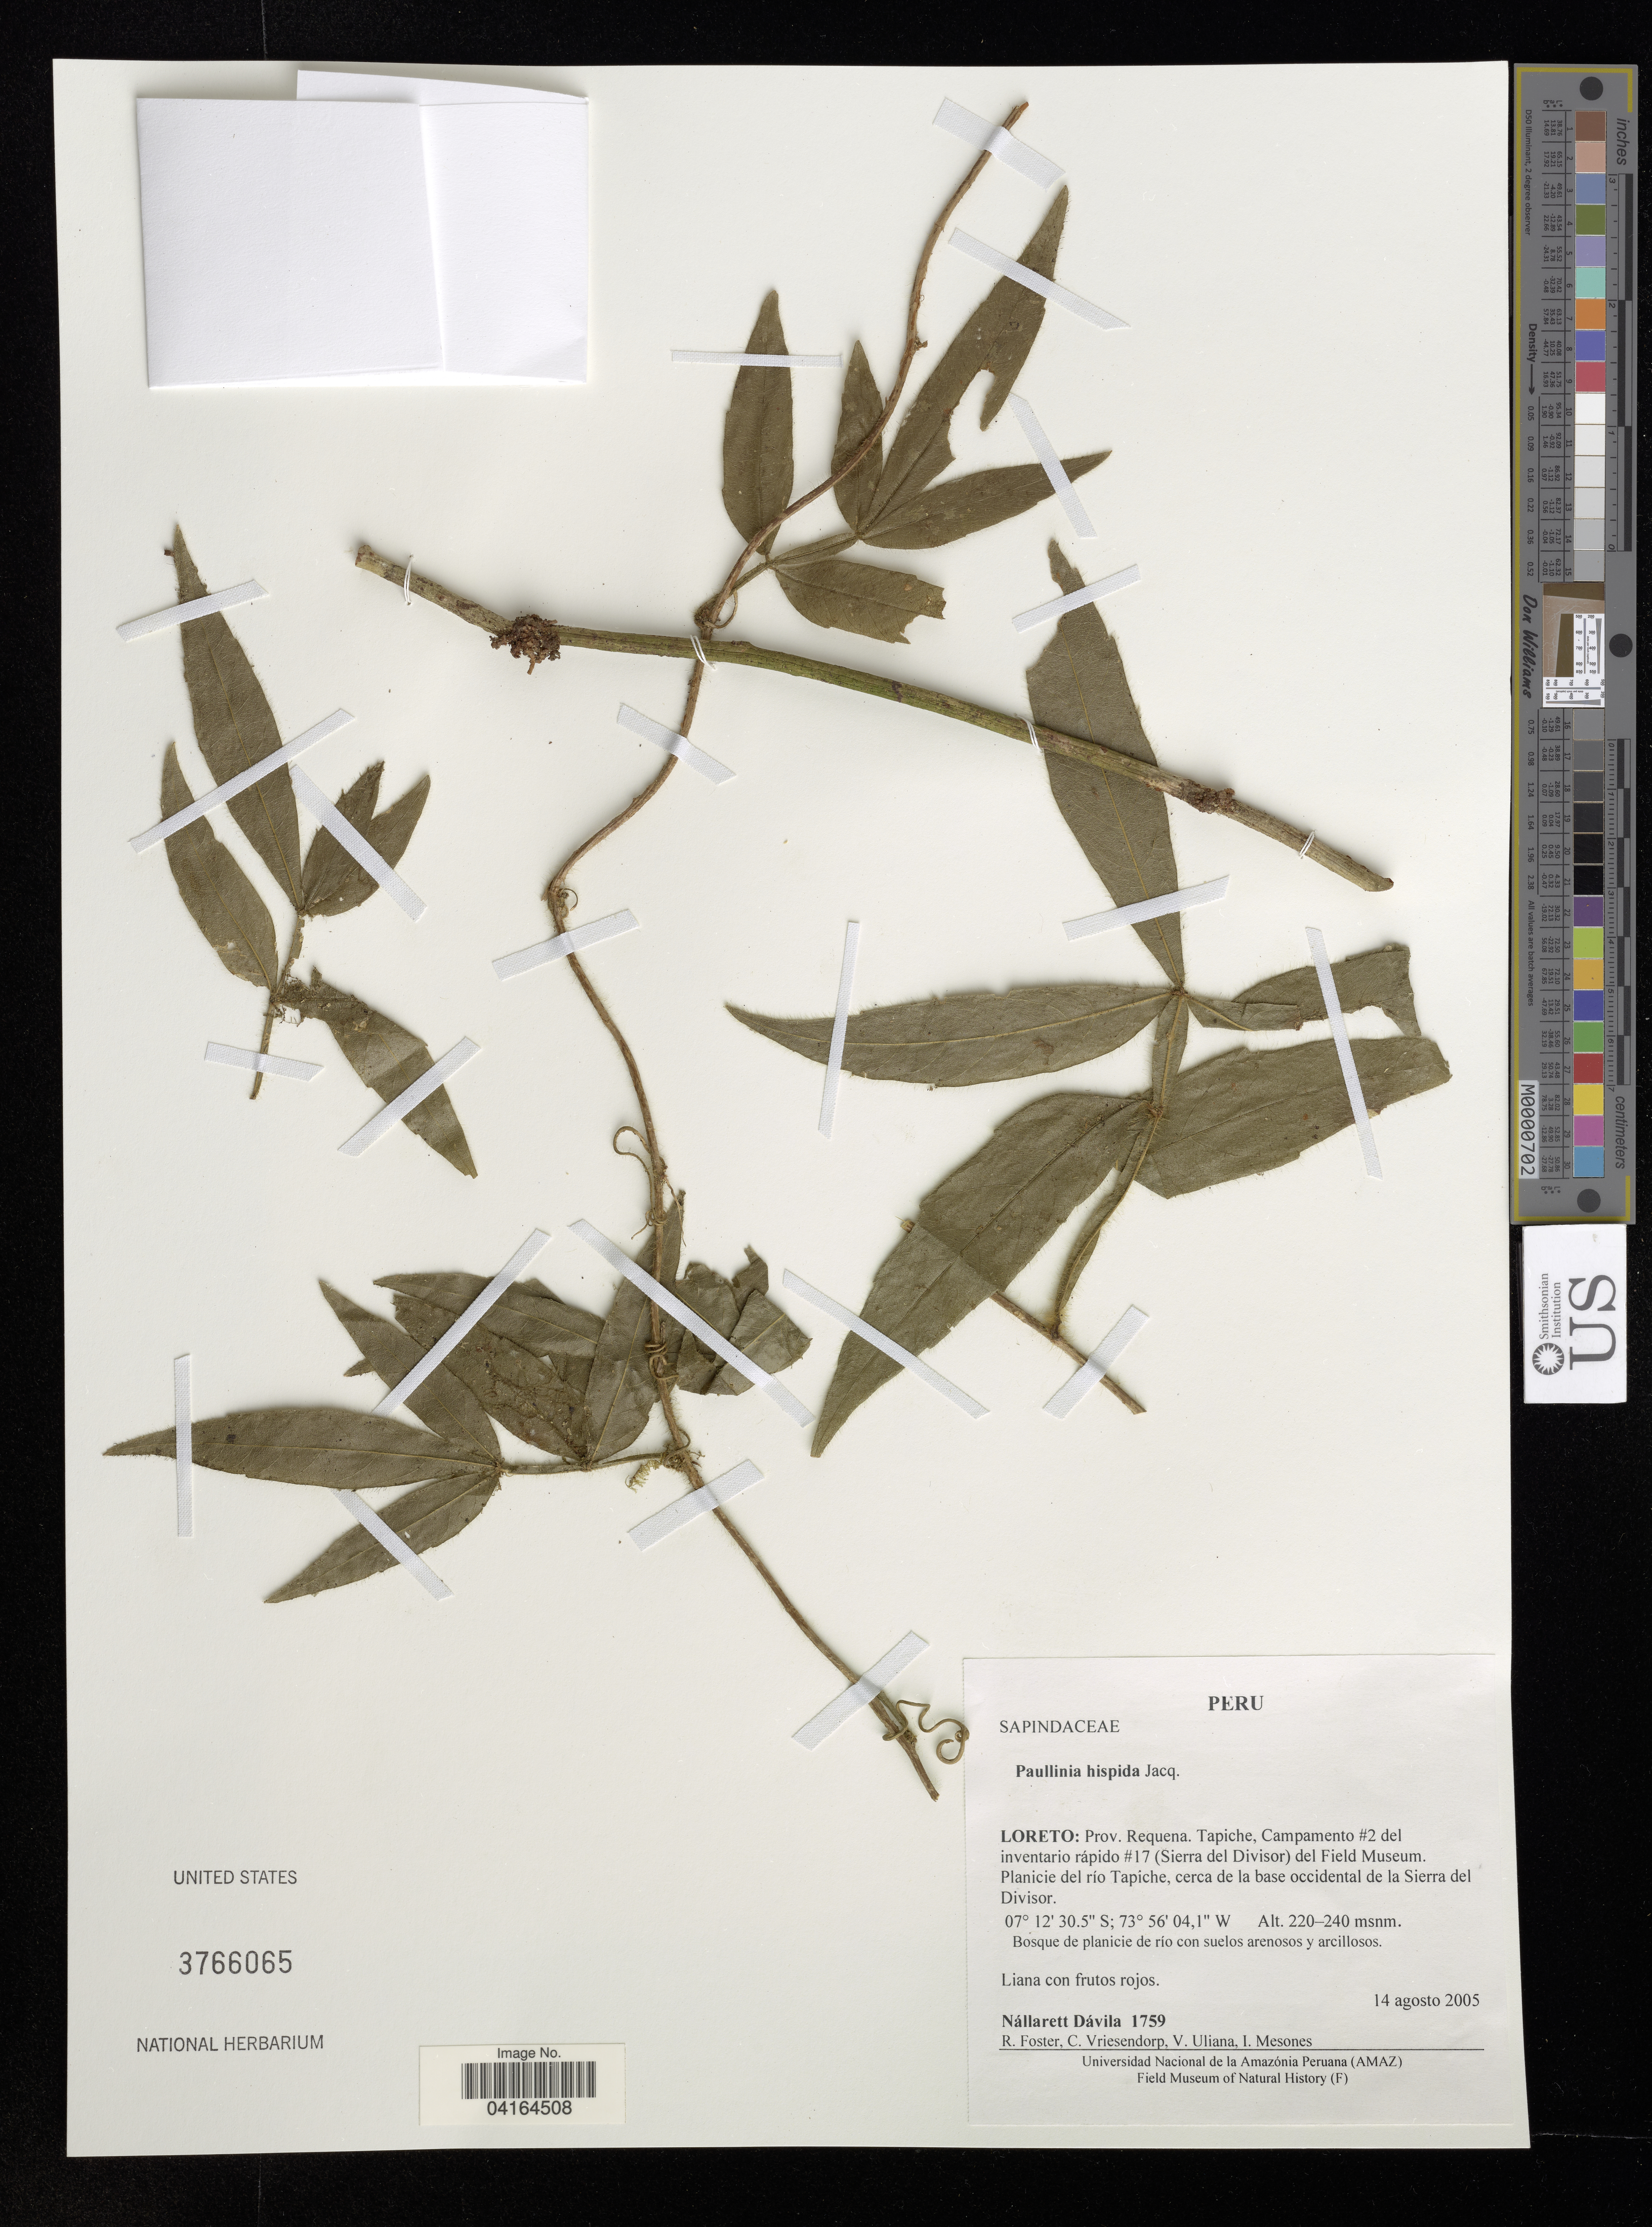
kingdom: Plantae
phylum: Tracheophyta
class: Magnoliopsida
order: Sapindales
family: Sapindaceae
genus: Paullinia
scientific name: Paullinia hispida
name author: Jacq.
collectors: N. Dávila, R. Foster, C. Vriesendorp, V. L. Uliana & I. Mesones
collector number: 1759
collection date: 2005-08-14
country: Peru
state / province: Loreto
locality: Prov. Requena. Tapiche, Campamento #2 del inventario rápido #17 (Sierra del Divisor) del Field Museum. Planicie del río Tapiche, cerca de la base occidental de la Sierra del Divisor.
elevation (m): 220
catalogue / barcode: US 3766065